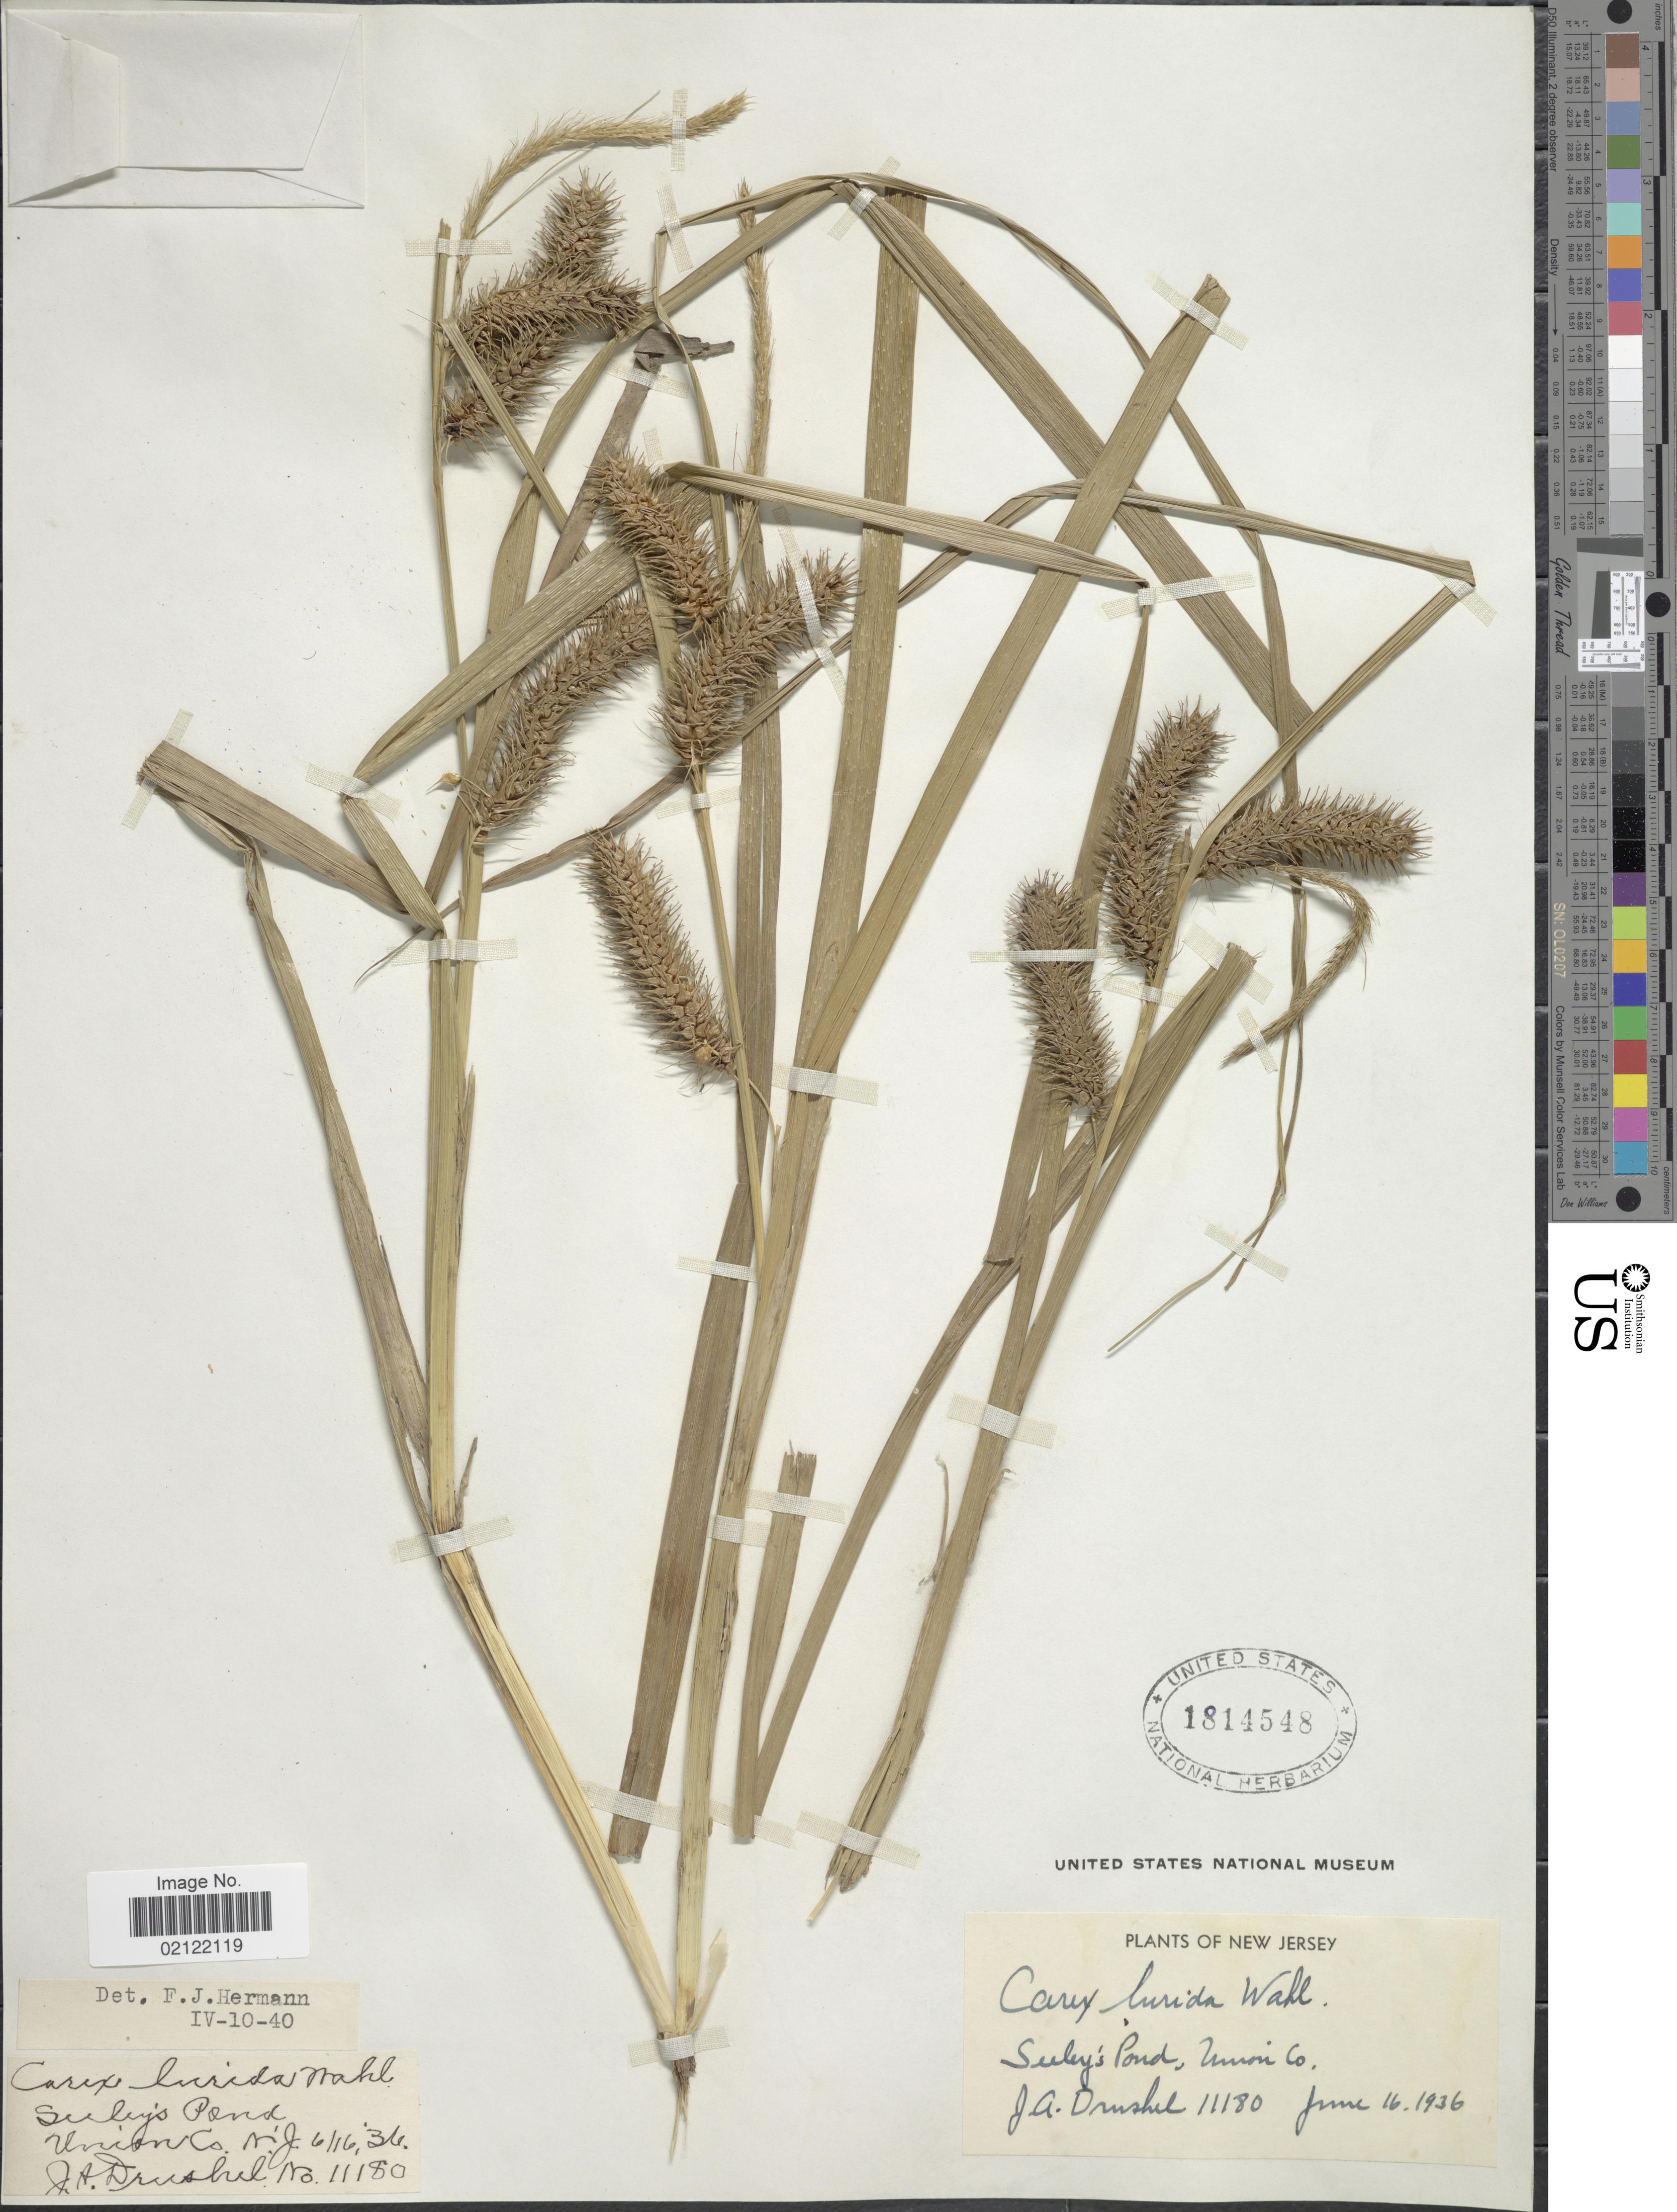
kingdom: Plantae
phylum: Tracheophyta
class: Liliopsida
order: Poales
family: Cyperaceae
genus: Carex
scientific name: Carex lurida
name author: Wahlenb.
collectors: J. A. Drushel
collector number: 11180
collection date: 1936-06-16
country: United States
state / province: New Jersey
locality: Seeley's Pond, Union Co.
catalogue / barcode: US 1814548